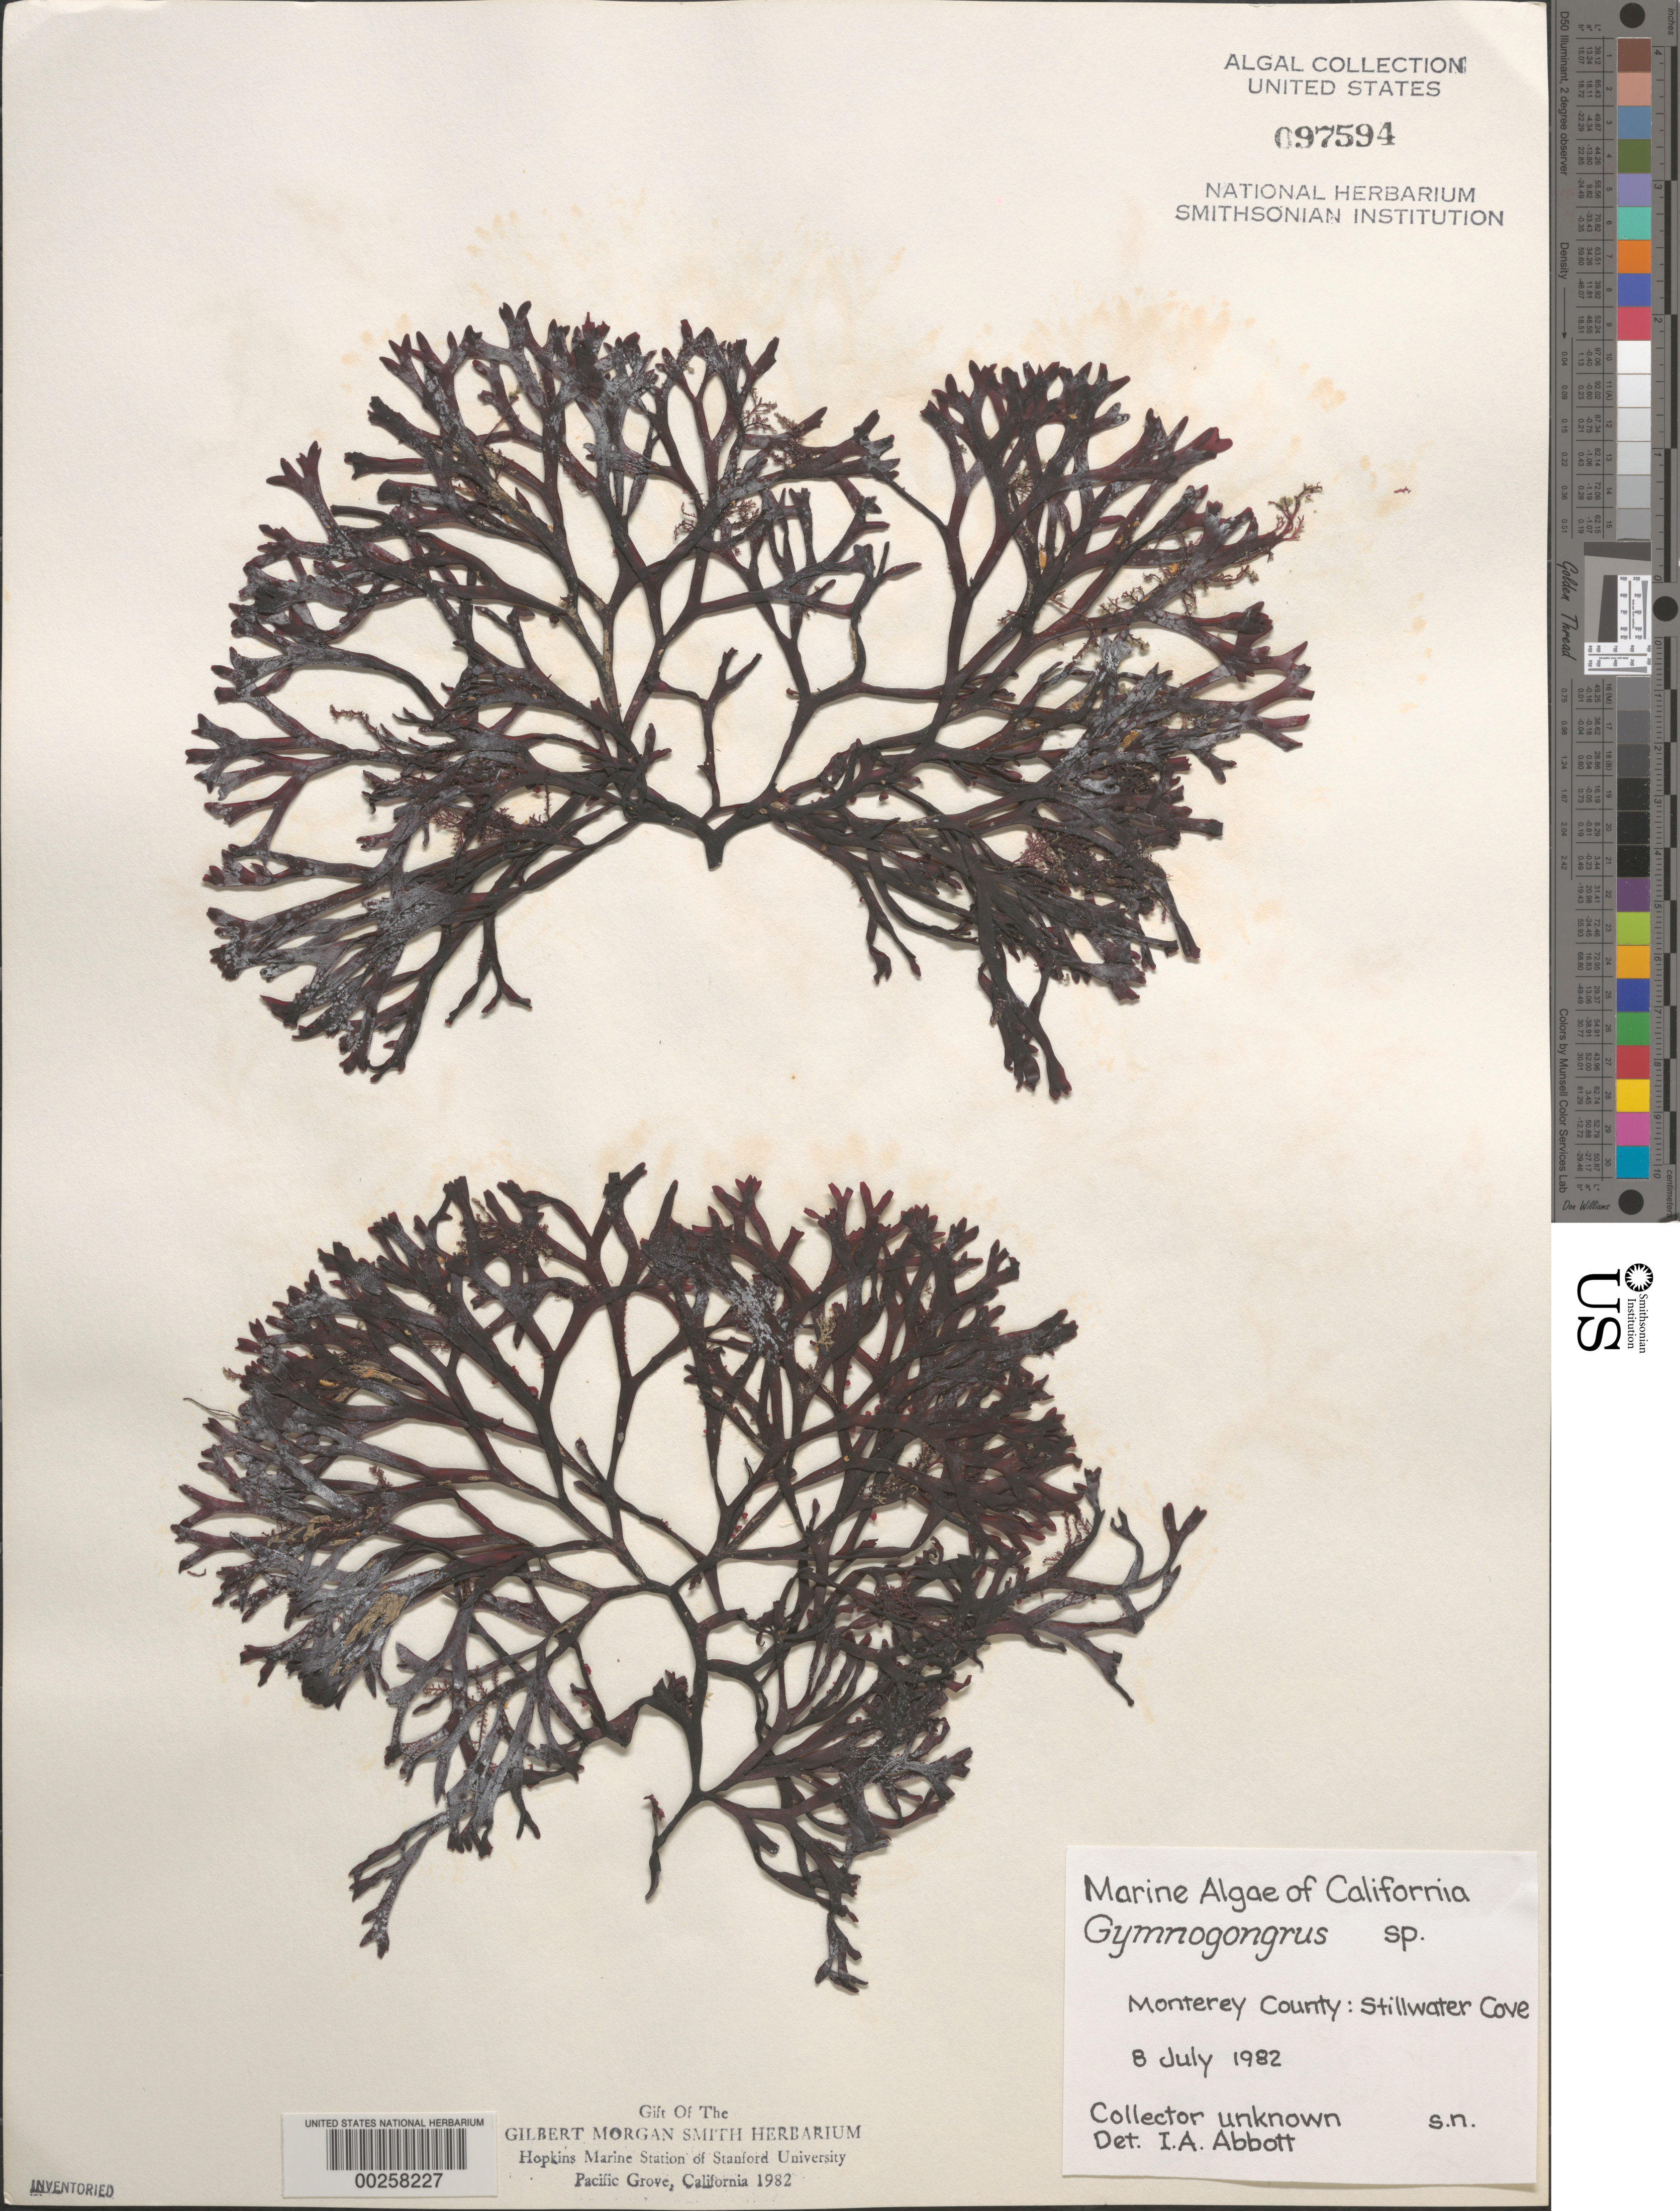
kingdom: Plantae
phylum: Rhodophyta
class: Florideophyceae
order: Gigartinales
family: Phyllophoraceae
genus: Gymnogongrus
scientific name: Gymnogongrus sp.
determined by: Abbott, Isabella A.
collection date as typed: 08 Jul 1982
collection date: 1982-07-08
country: United States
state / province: California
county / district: Monterey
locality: Stillwater Cove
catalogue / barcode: US 97594